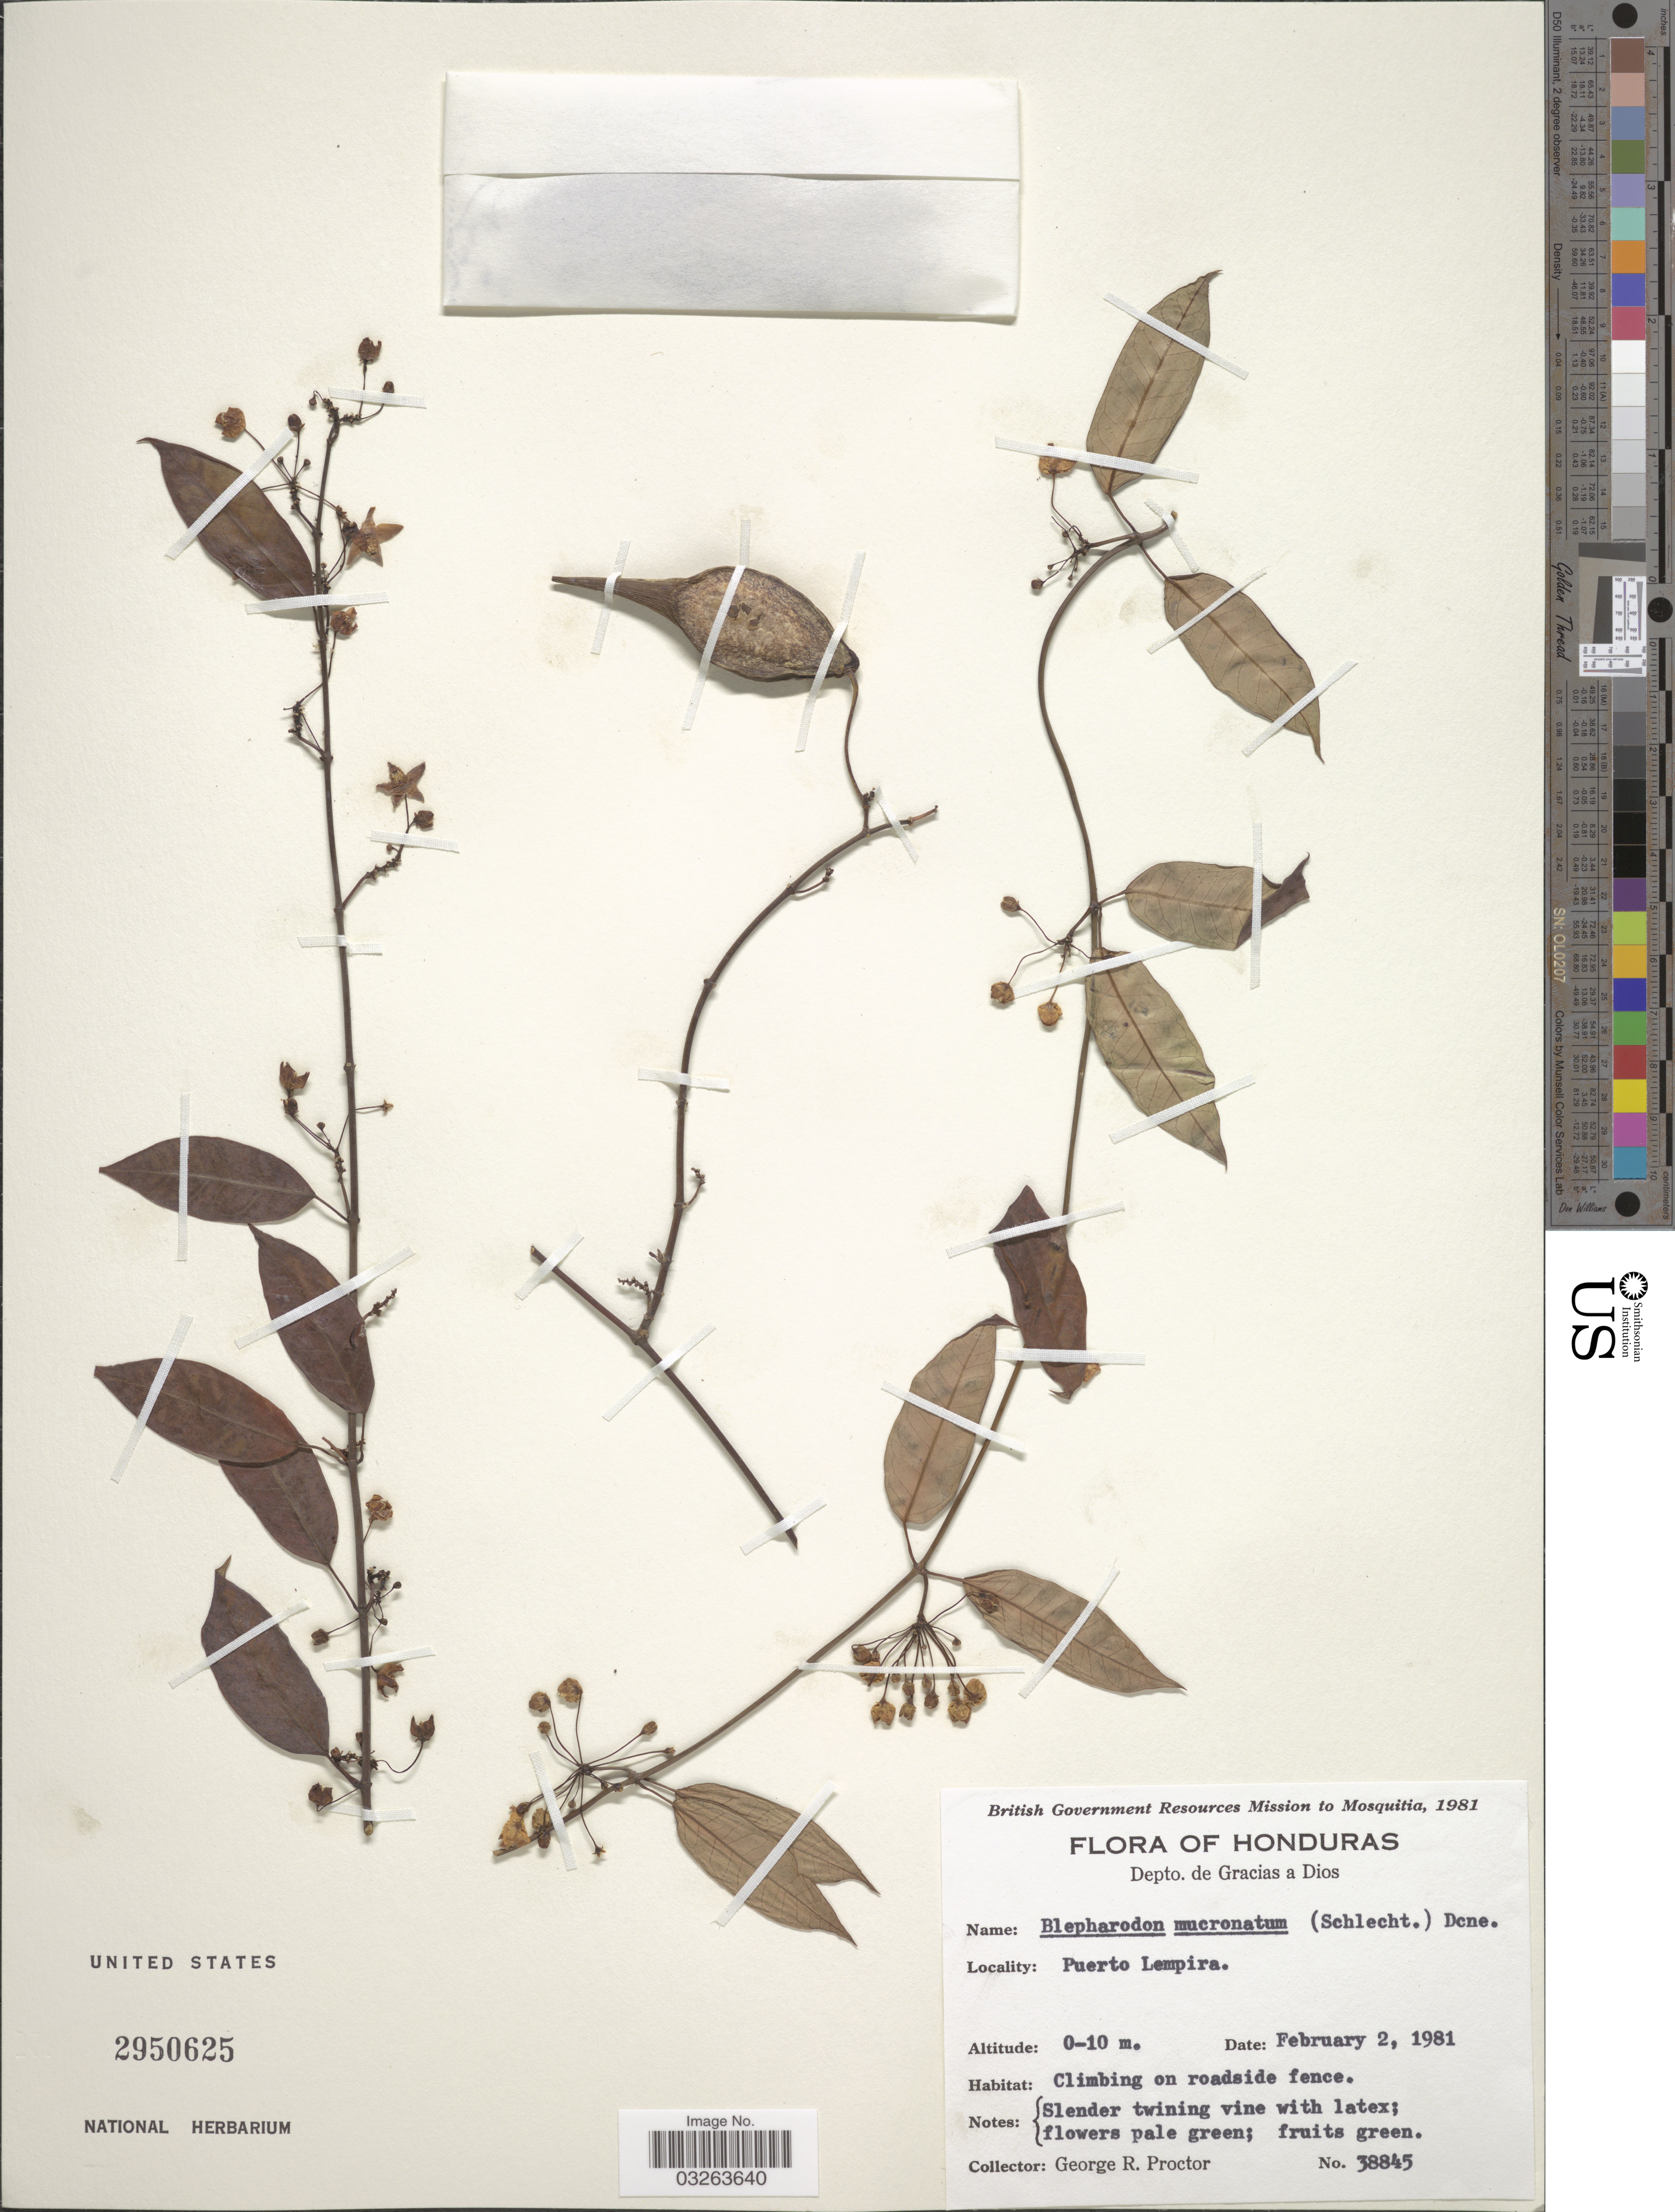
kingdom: Plantae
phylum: Tracheophyta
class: Magnoliopsida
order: Gentianales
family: Apocynaceae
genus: Blepharodon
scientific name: Blepharodon mucronatum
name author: (Schltdl.) Decne.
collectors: G. R. Proctor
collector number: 385545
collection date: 1981-02-02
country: Honduras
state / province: Gracias de Dios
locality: Depto. de Gracias a Dios. Puerto Lempira.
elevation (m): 0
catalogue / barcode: US 2950625